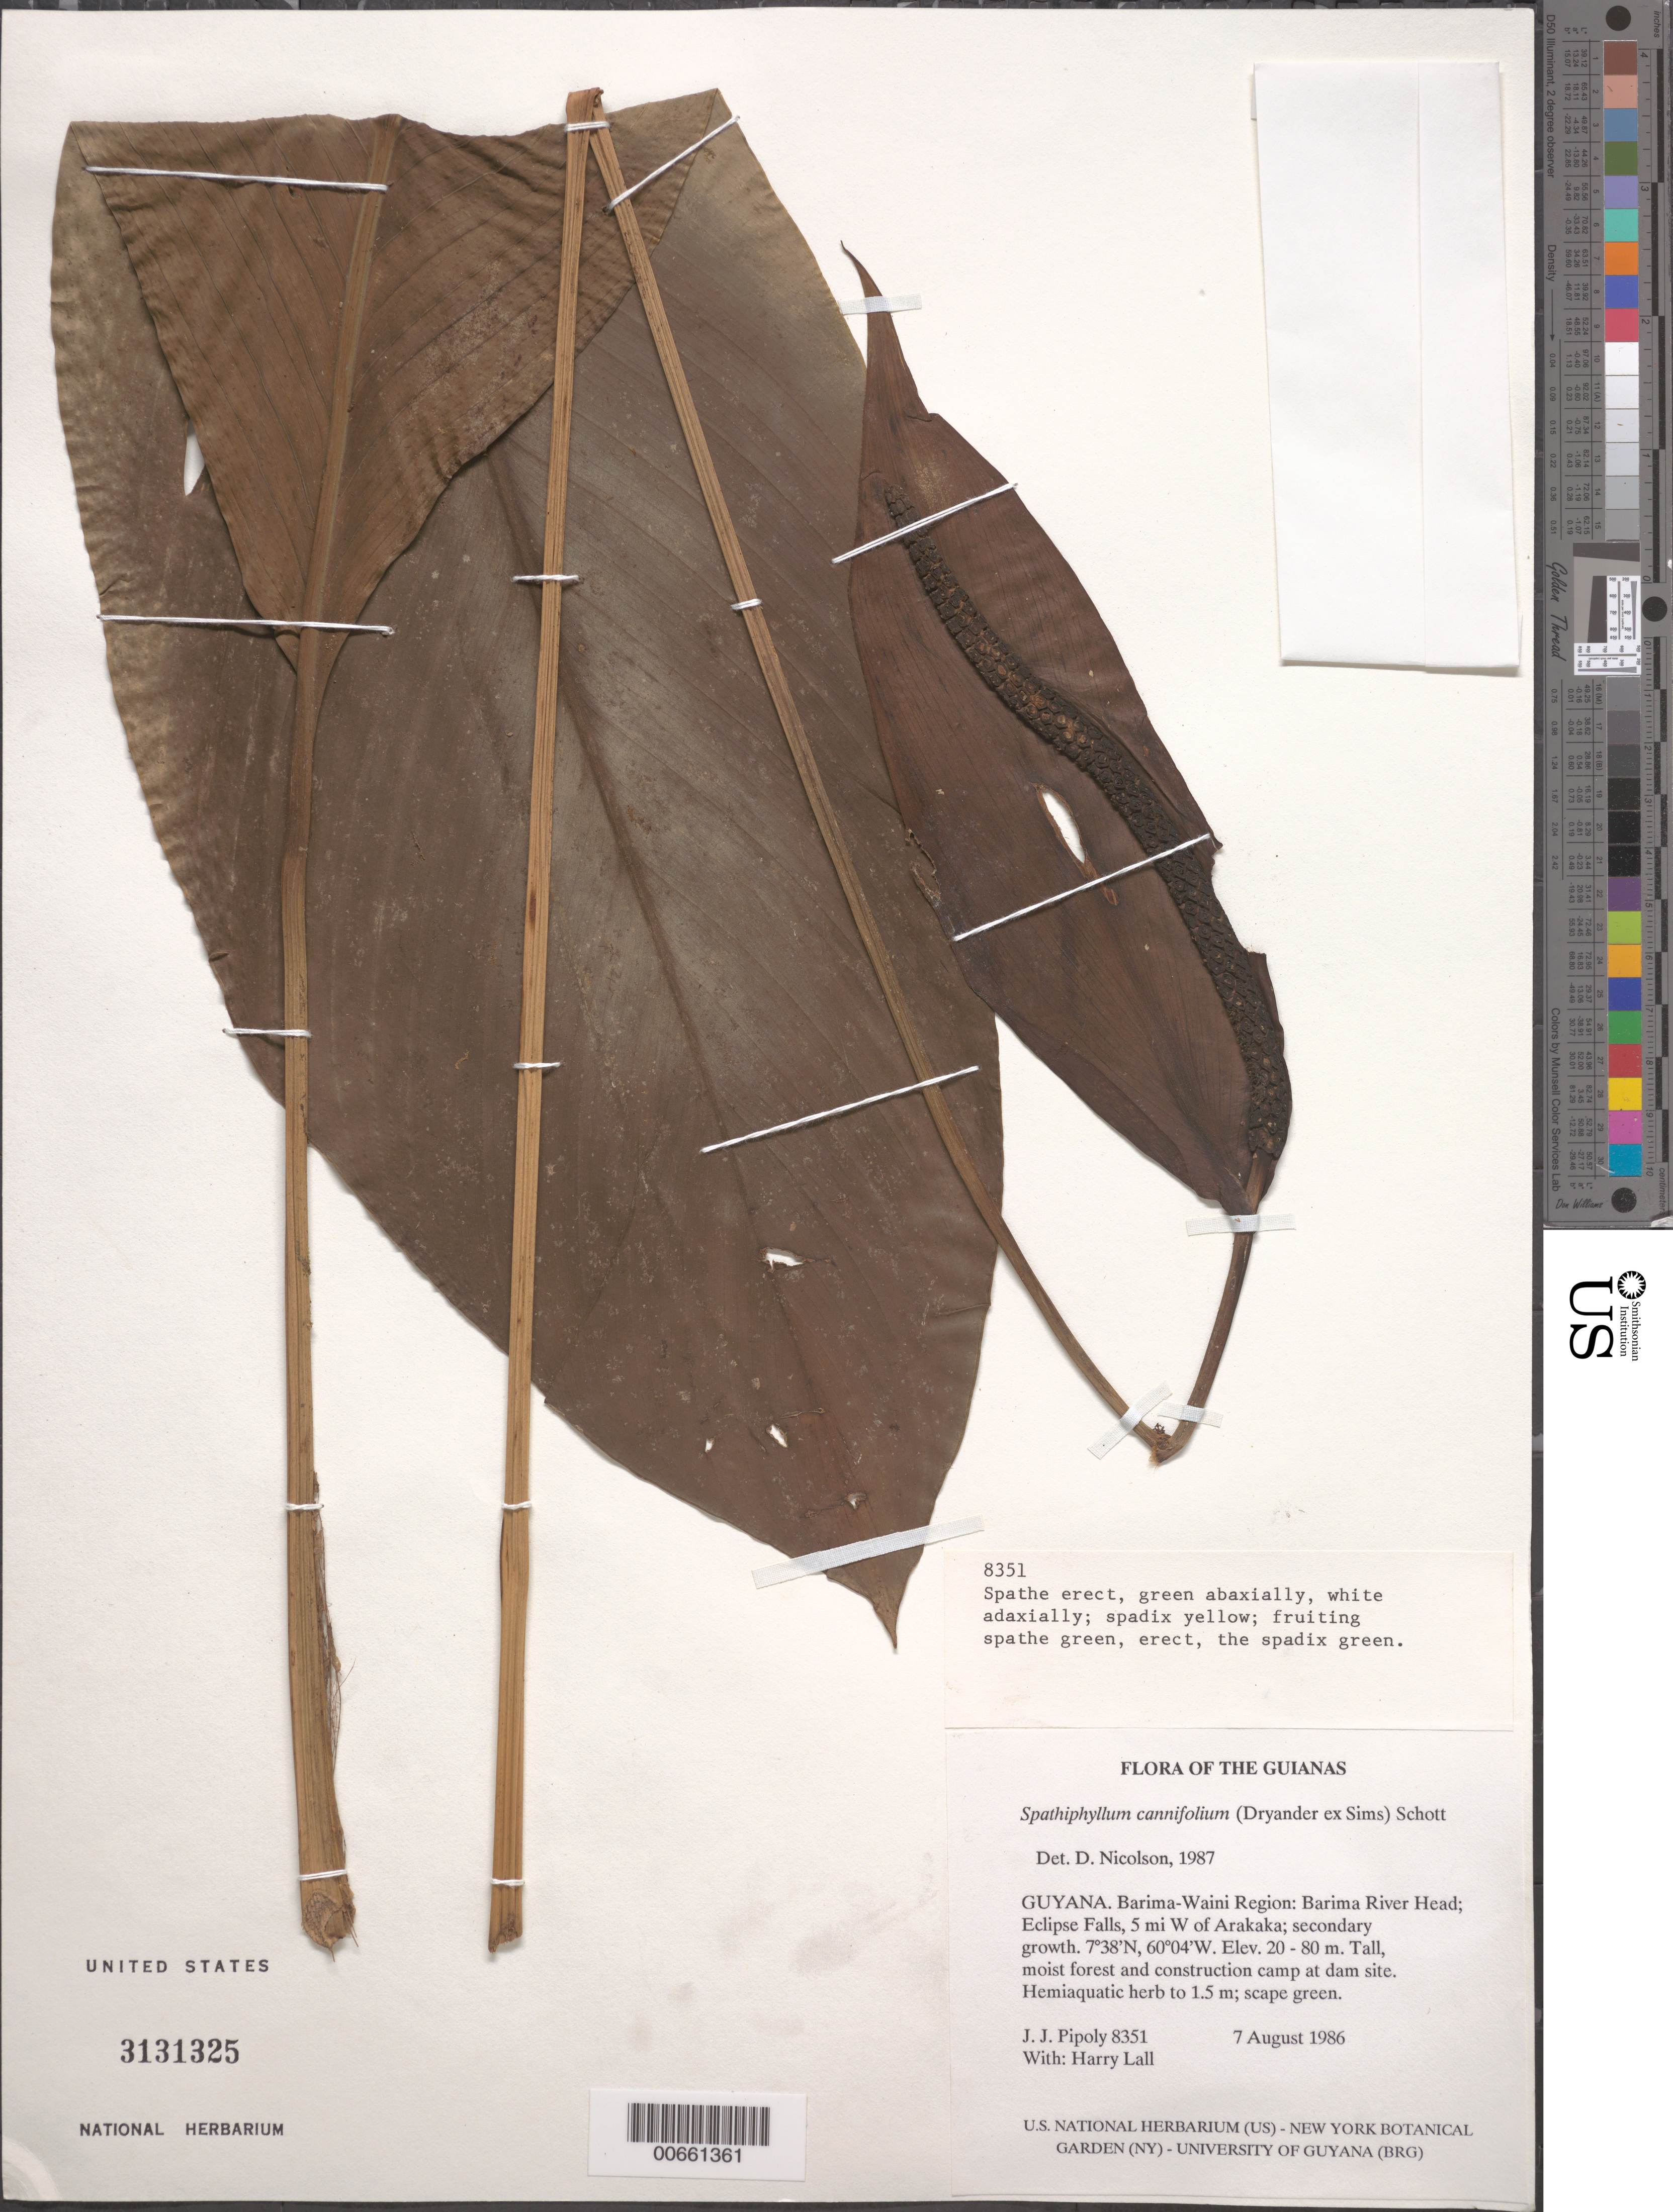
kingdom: Plantae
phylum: Tracheophyta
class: Liliopsida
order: Alismatales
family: Araceae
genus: Spathiphyllum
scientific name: Spathiphyllum cannifolium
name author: (Dryand. ex Sims) Schott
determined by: Nicolson, Dan H.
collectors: J. J. Pipoly & H. Lall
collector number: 8351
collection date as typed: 7 August 1986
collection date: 1986-08-07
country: Guyana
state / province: Barima-Waini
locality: Barima River head; Eclipse Falls, 5 mi W of Arakaka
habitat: Secondary growth, tall moist forest and construction camp at dam site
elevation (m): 20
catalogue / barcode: US 3131325